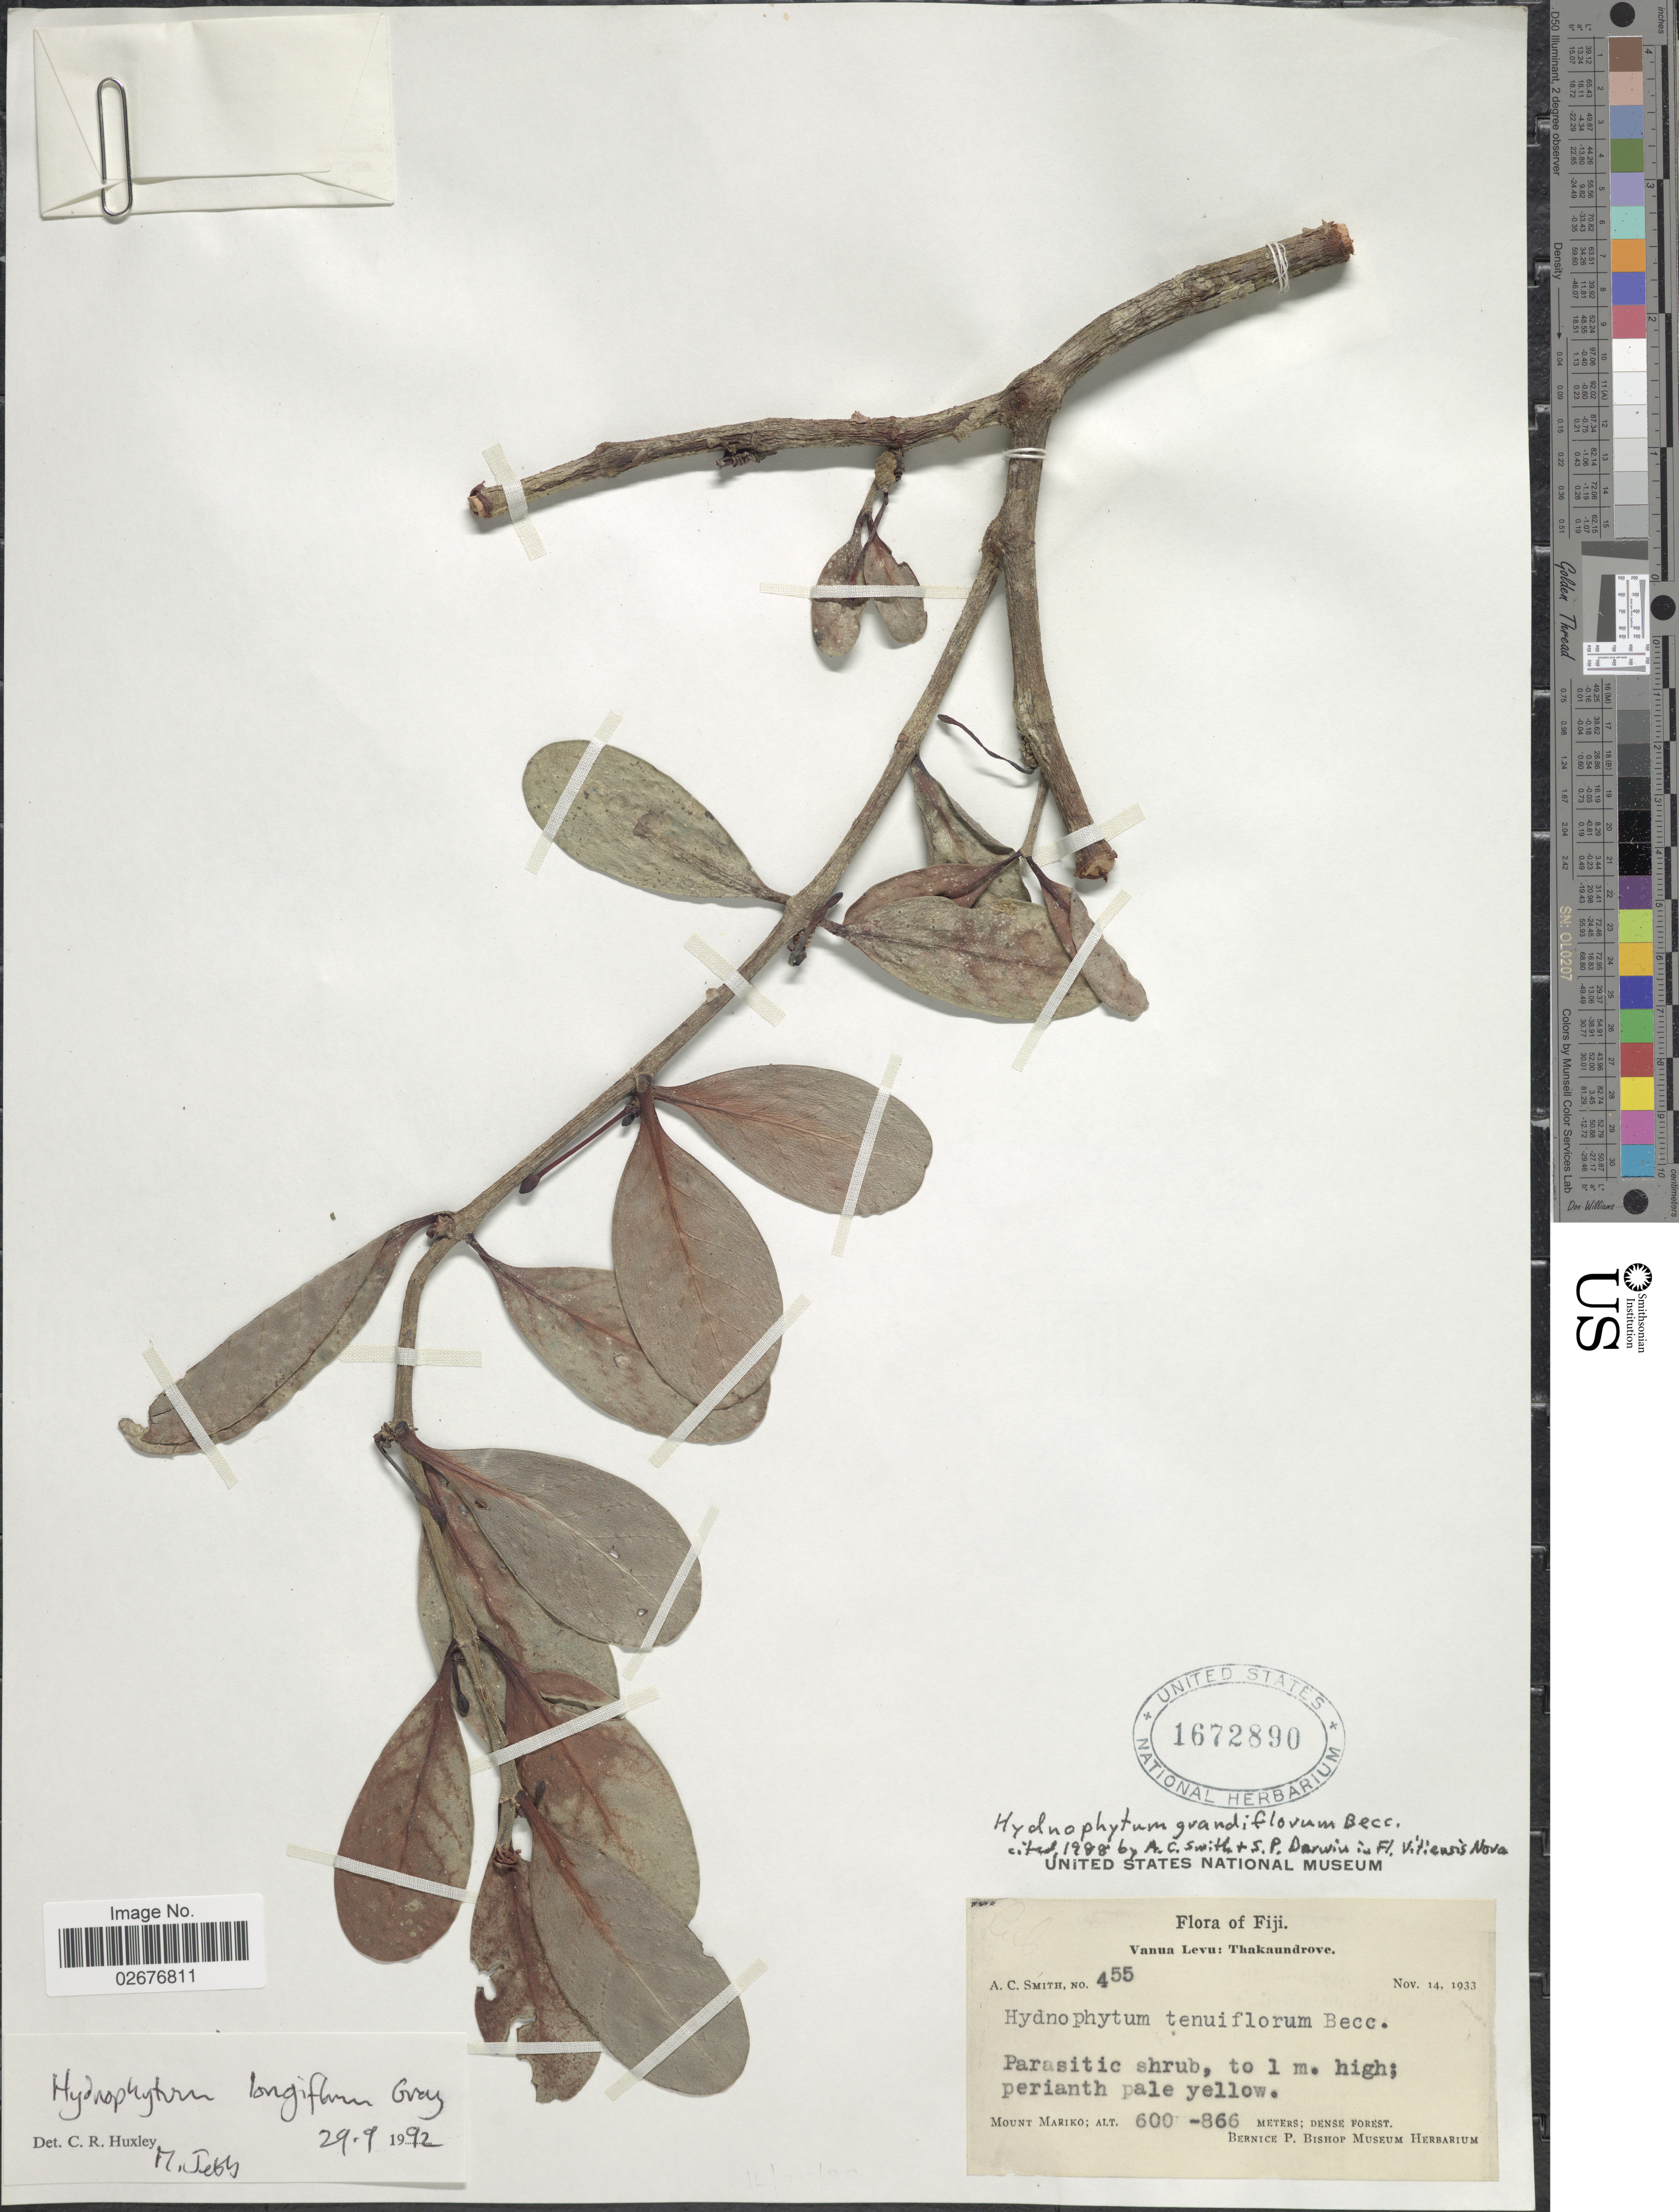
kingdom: Plantae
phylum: Tracheophyta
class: Magnoliopsida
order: Gentianales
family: Rubiaceae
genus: Hydnophytum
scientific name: Hydnophytum longiflorum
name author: A. Gray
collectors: A. C. Smith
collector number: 455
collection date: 1933-11-14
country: Fiji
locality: Vanua Levu: Thakaundrove, Mount Mariko; dense forest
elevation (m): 600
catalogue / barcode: US 1672890